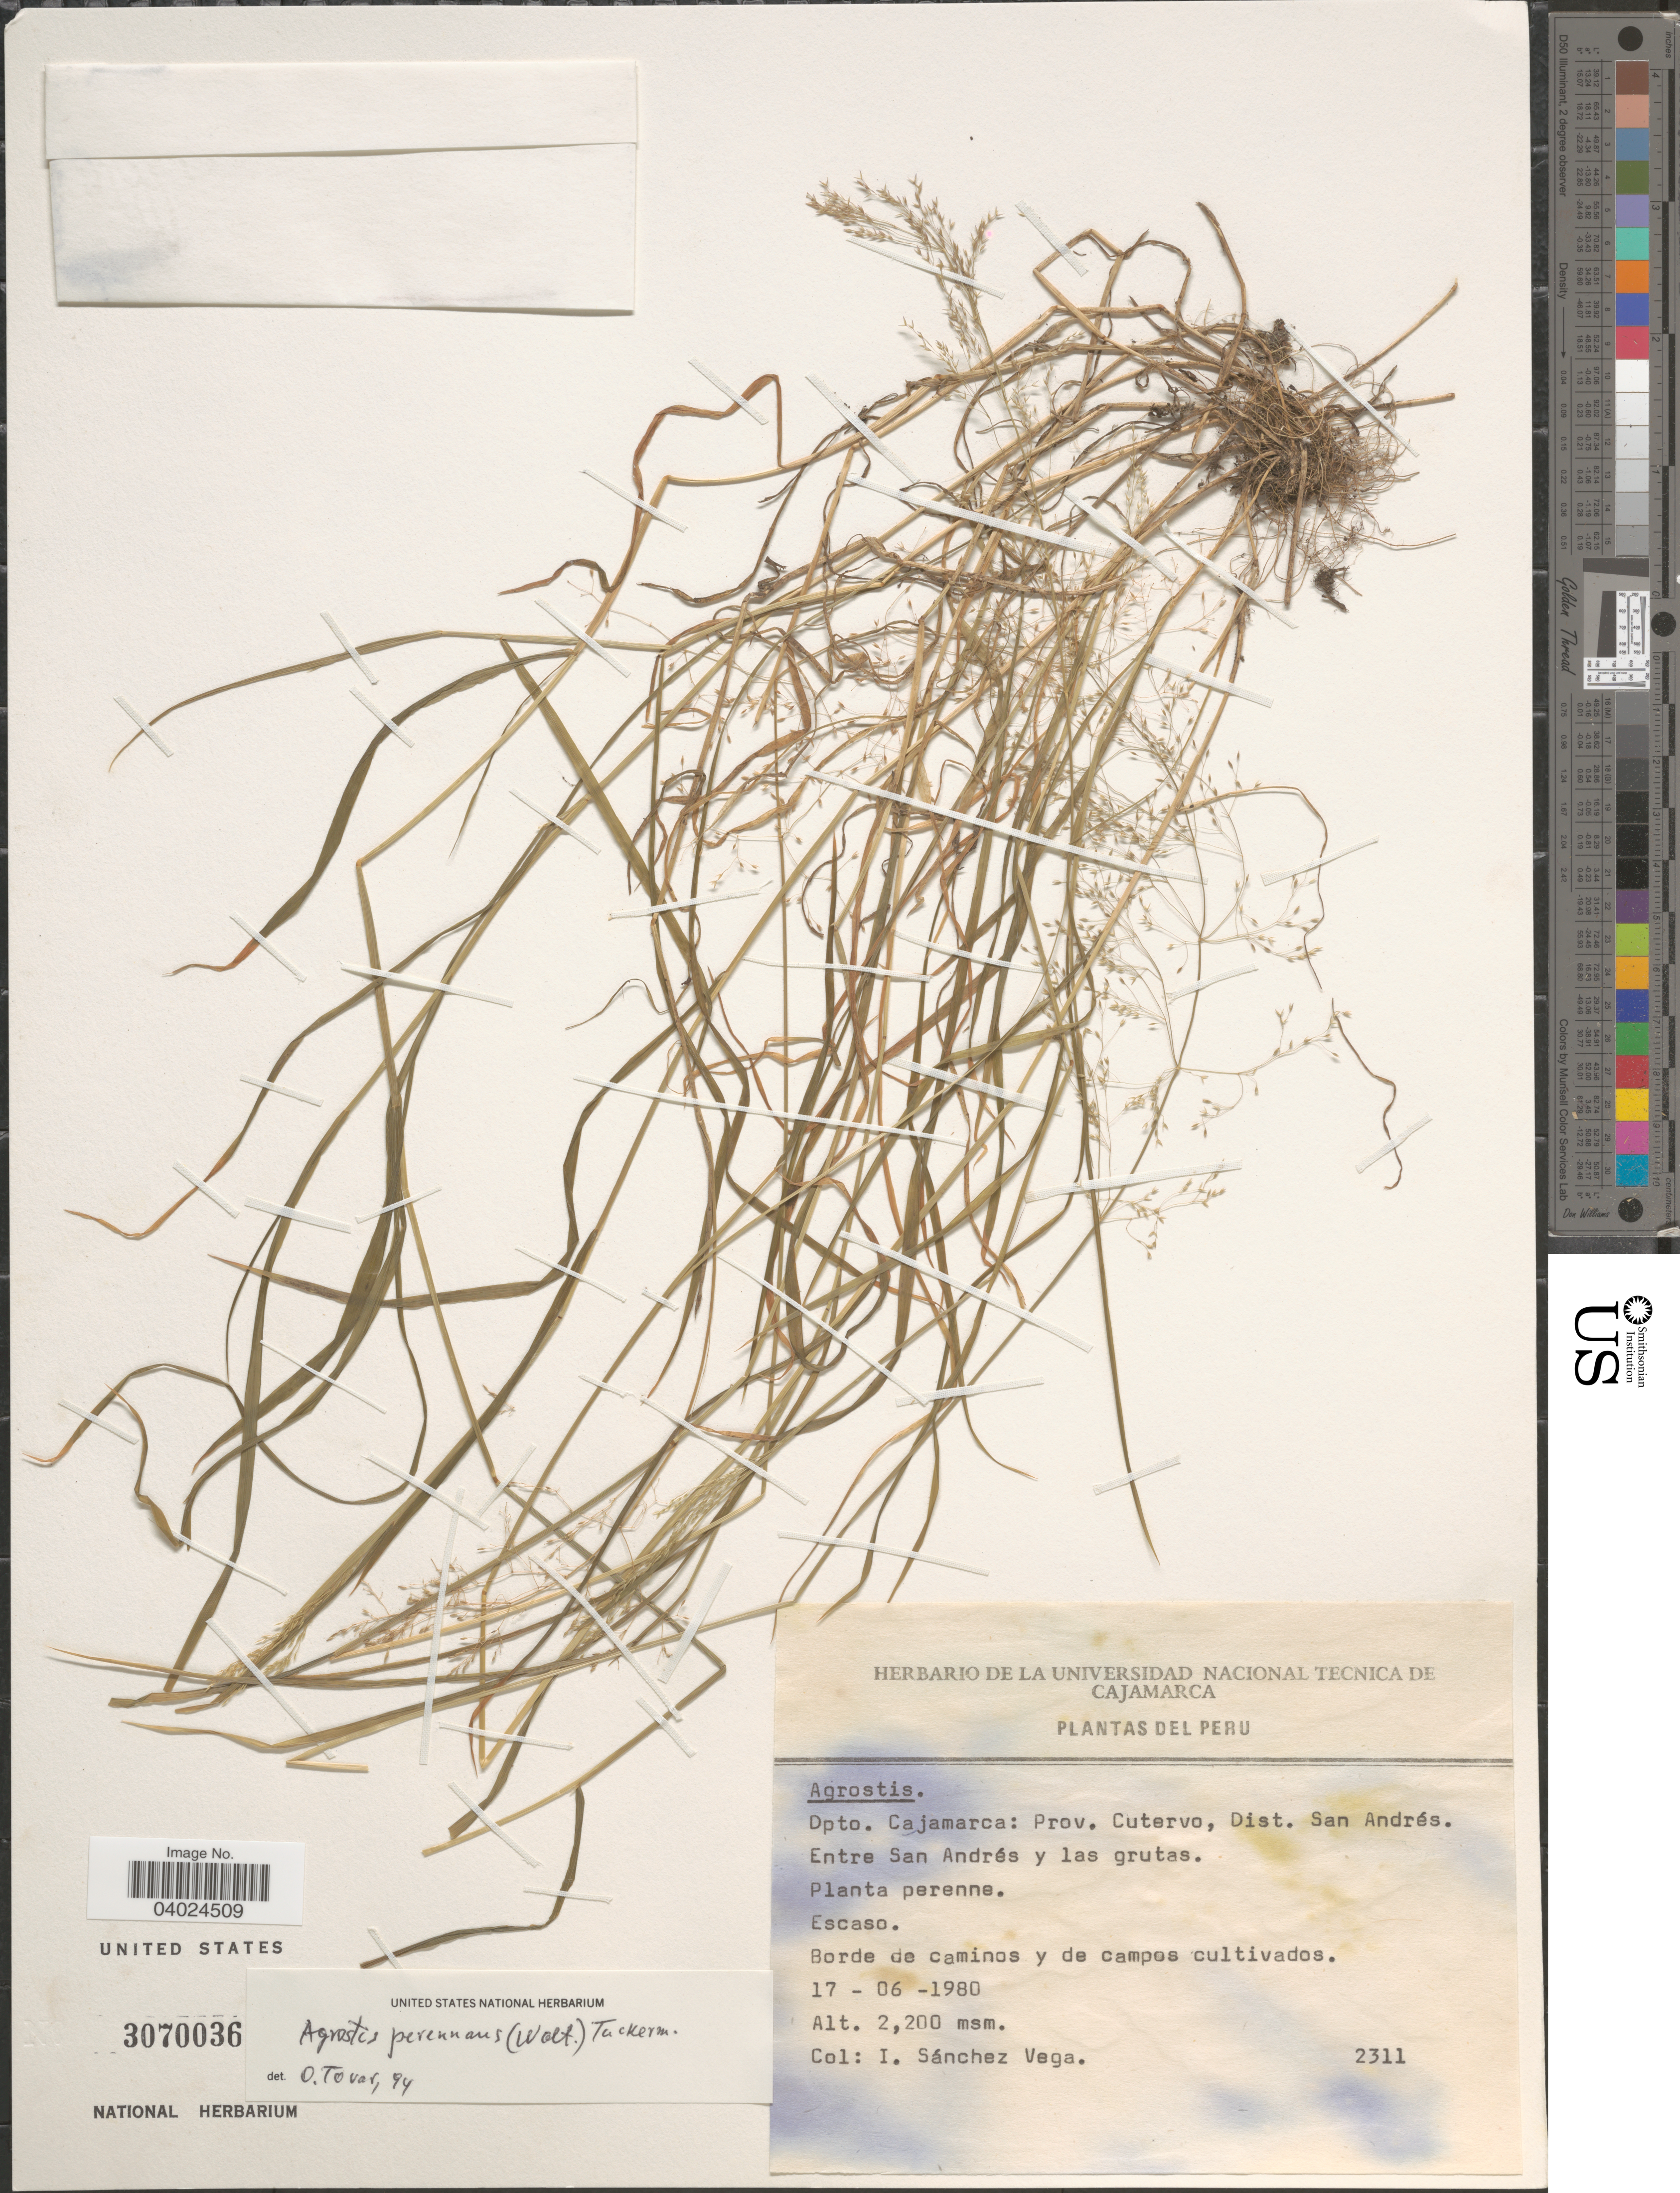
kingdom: Plantae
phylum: Tracheophyta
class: Liliopsida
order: Poales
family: Poaceae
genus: Agrostis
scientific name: Agrostis perennans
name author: (Walter) Tuck.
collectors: I. Sánchez Vega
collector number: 2311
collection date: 1980-06-17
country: Peru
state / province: Cajamarca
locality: Dpto Cajamarca: Prov. Cutervo, Dist. San Andrés. Entre San Andrés y las grutas. Borde de caminos y de campos cultivados.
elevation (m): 2200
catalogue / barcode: US 3070036